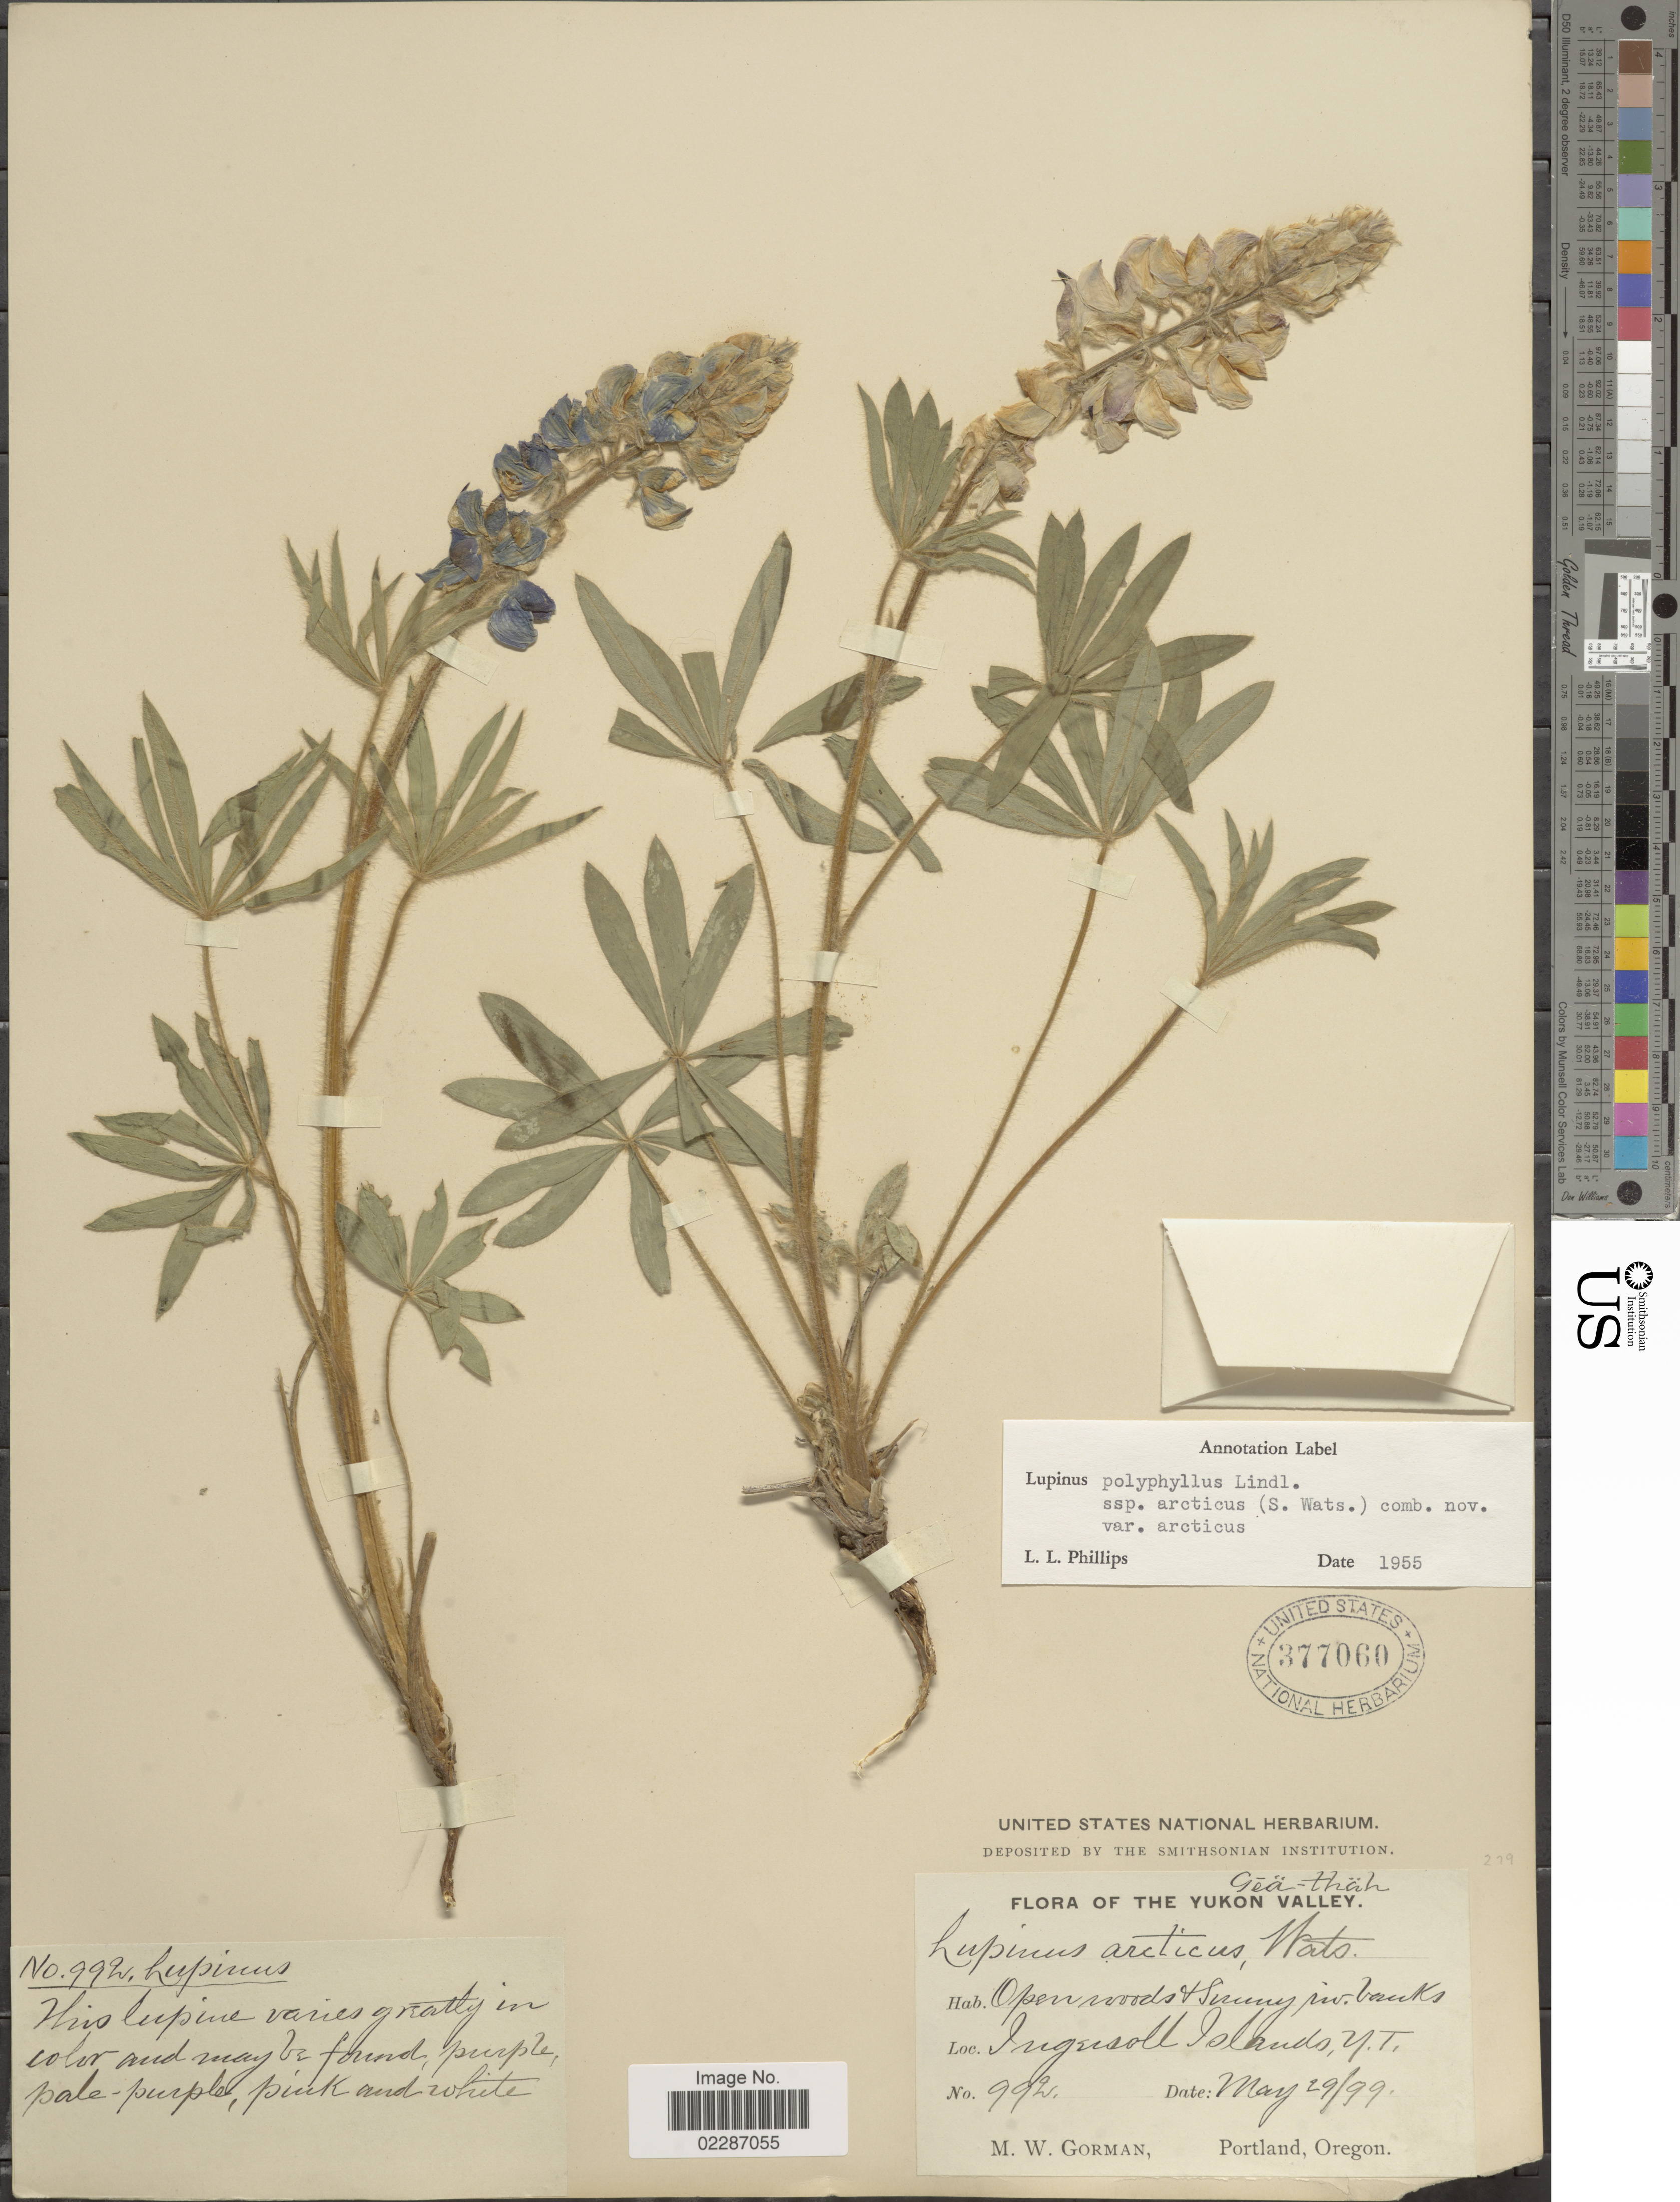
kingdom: Plantae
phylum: Tracheophyta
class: Magnoliopsida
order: Fabales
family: Fabaceae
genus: Lupinus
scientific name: Lupinus arcticus subsp. arcticus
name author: S. Watson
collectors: M. W. Gorman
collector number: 992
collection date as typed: Transcribed d/m/y: 29/5/99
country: Canada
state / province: Yukon Territory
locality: Yukon Valley, Ingersoll Islands, Y.T.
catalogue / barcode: US 377060